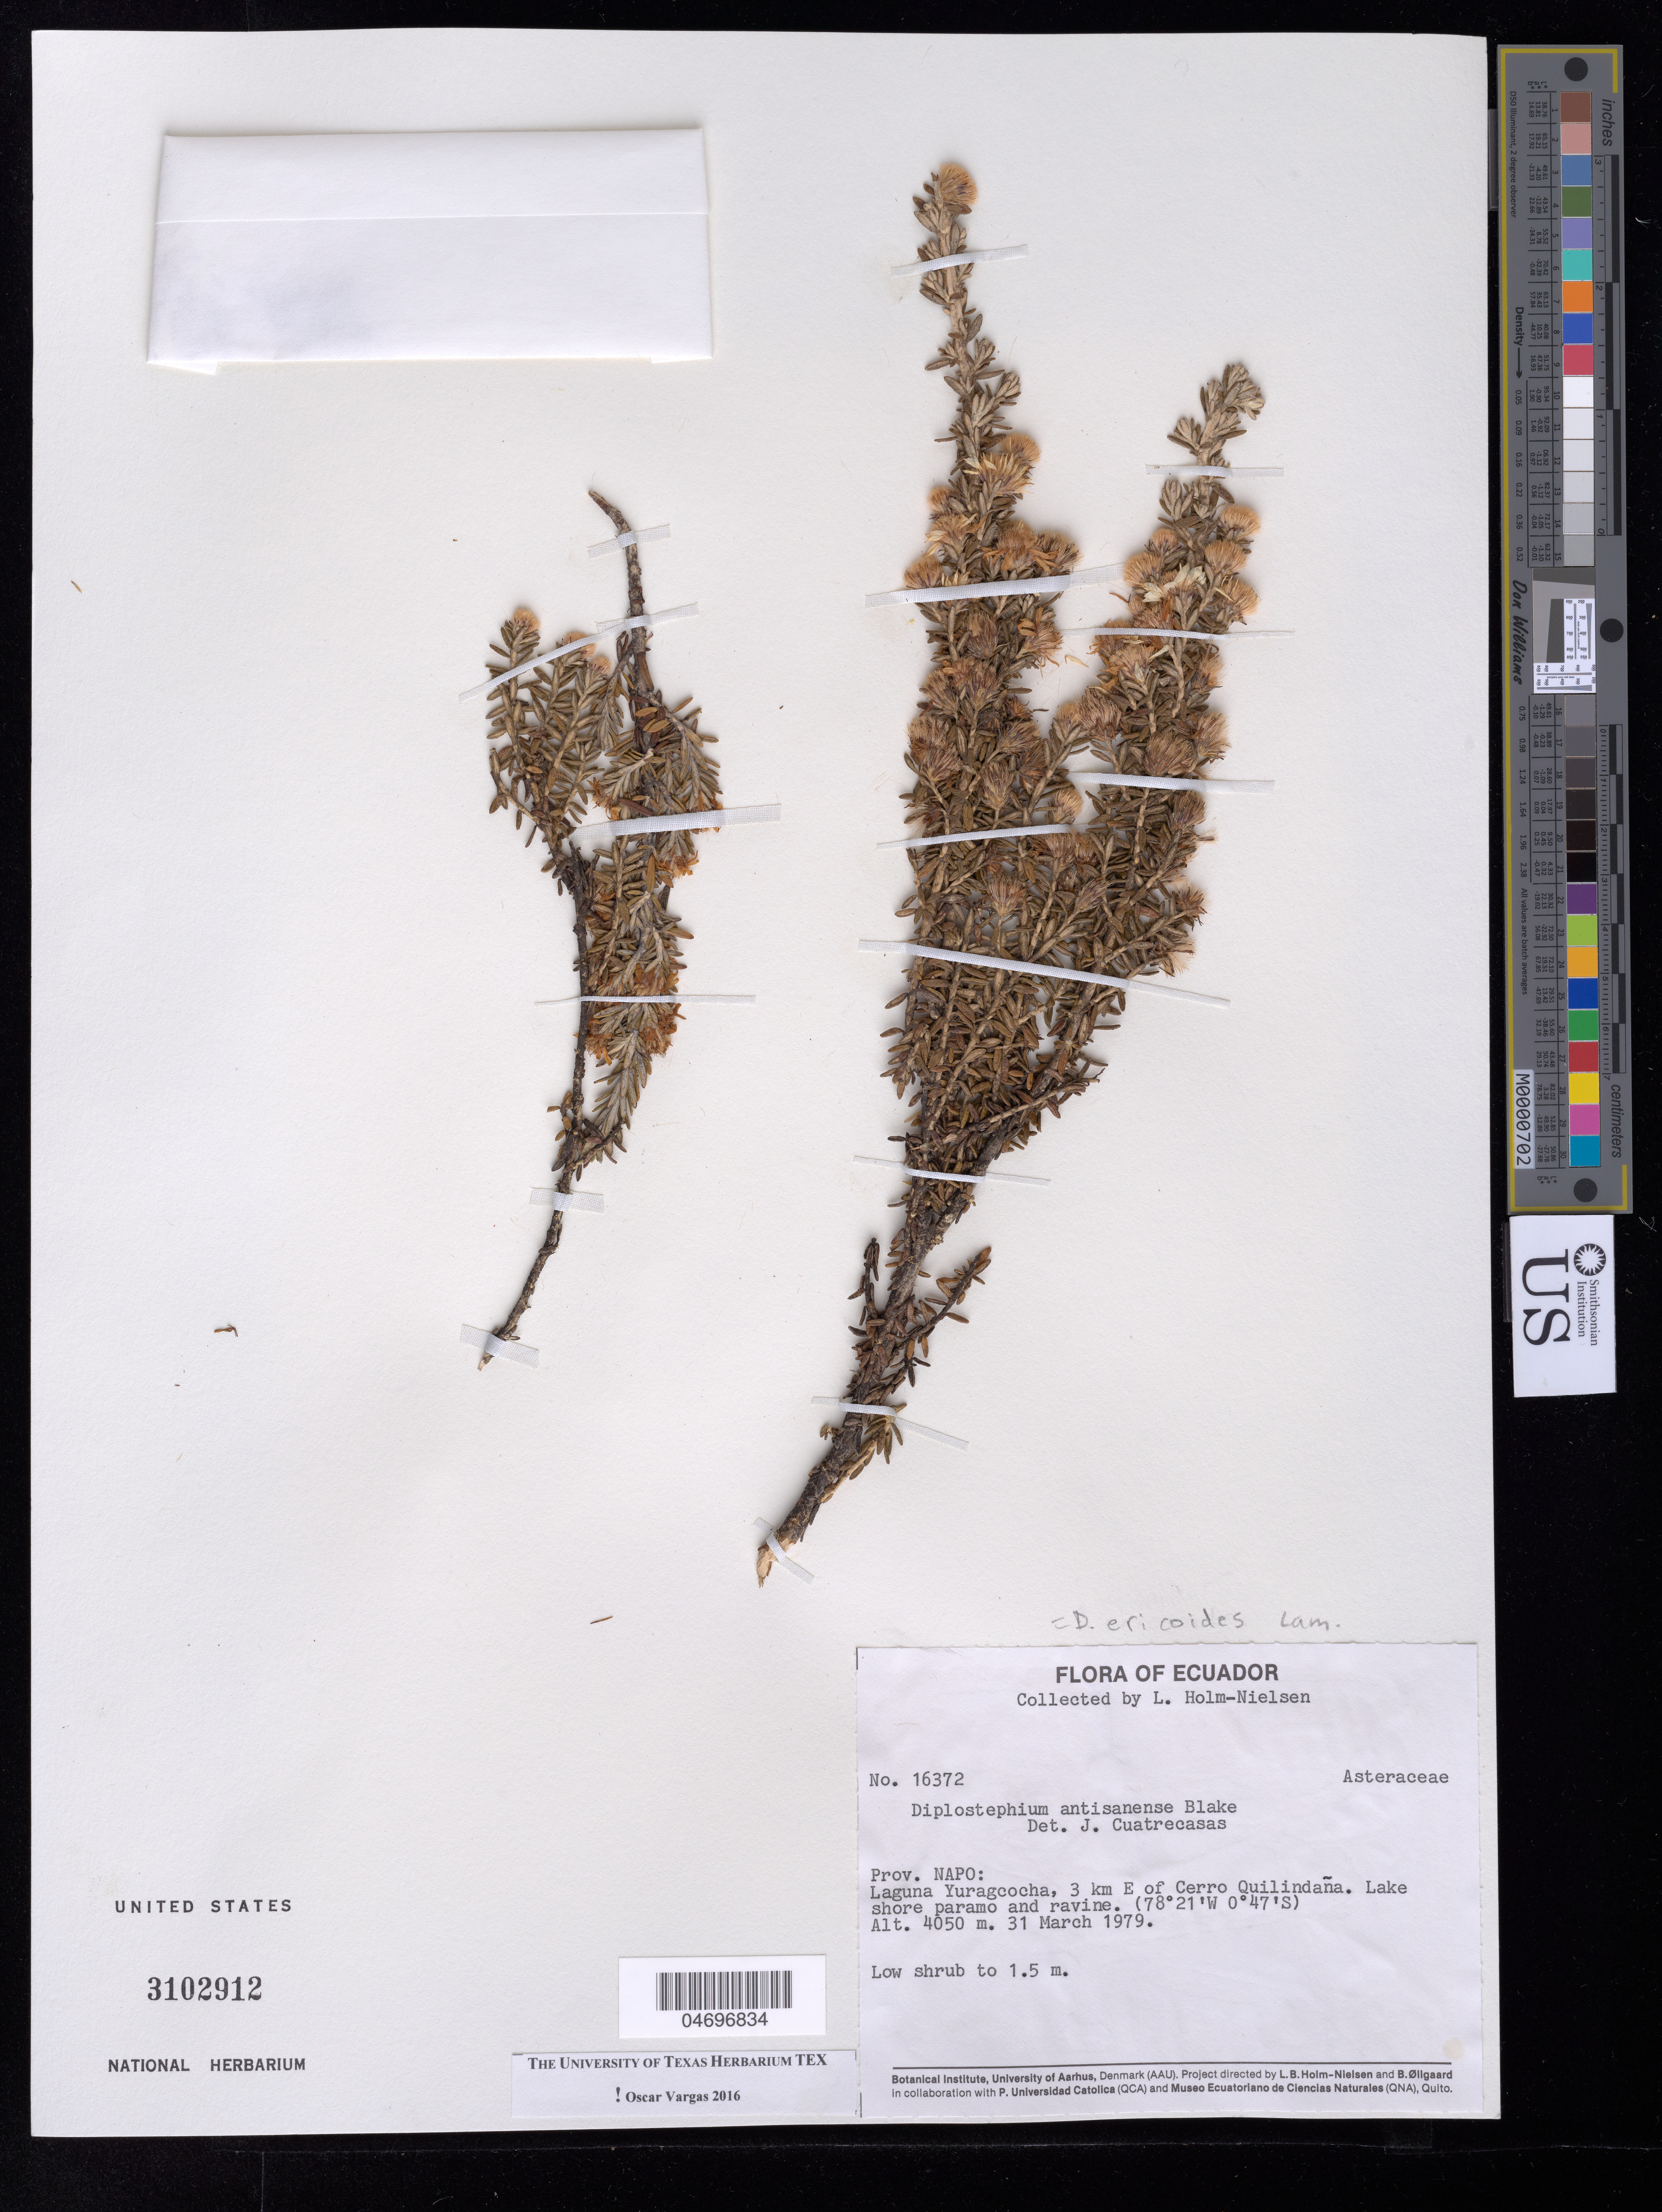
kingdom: Plantae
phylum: Tracheophyta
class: Magnoliopsida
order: Asterales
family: Asteraceae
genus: Diplostephium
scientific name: Diplostephium ericoides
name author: (Lam.) Cabrera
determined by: Vargas, Oscar M.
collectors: L. B. Holm-Nielsen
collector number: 16372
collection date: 1979-03-31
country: Ecuador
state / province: Napo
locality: Laguna Yuragcocha, 3 km E of Cerro Quilindaña. Lakeshore paramo and ravine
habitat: Lake shore paramo and ravine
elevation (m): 4050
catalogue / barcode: US 3102912